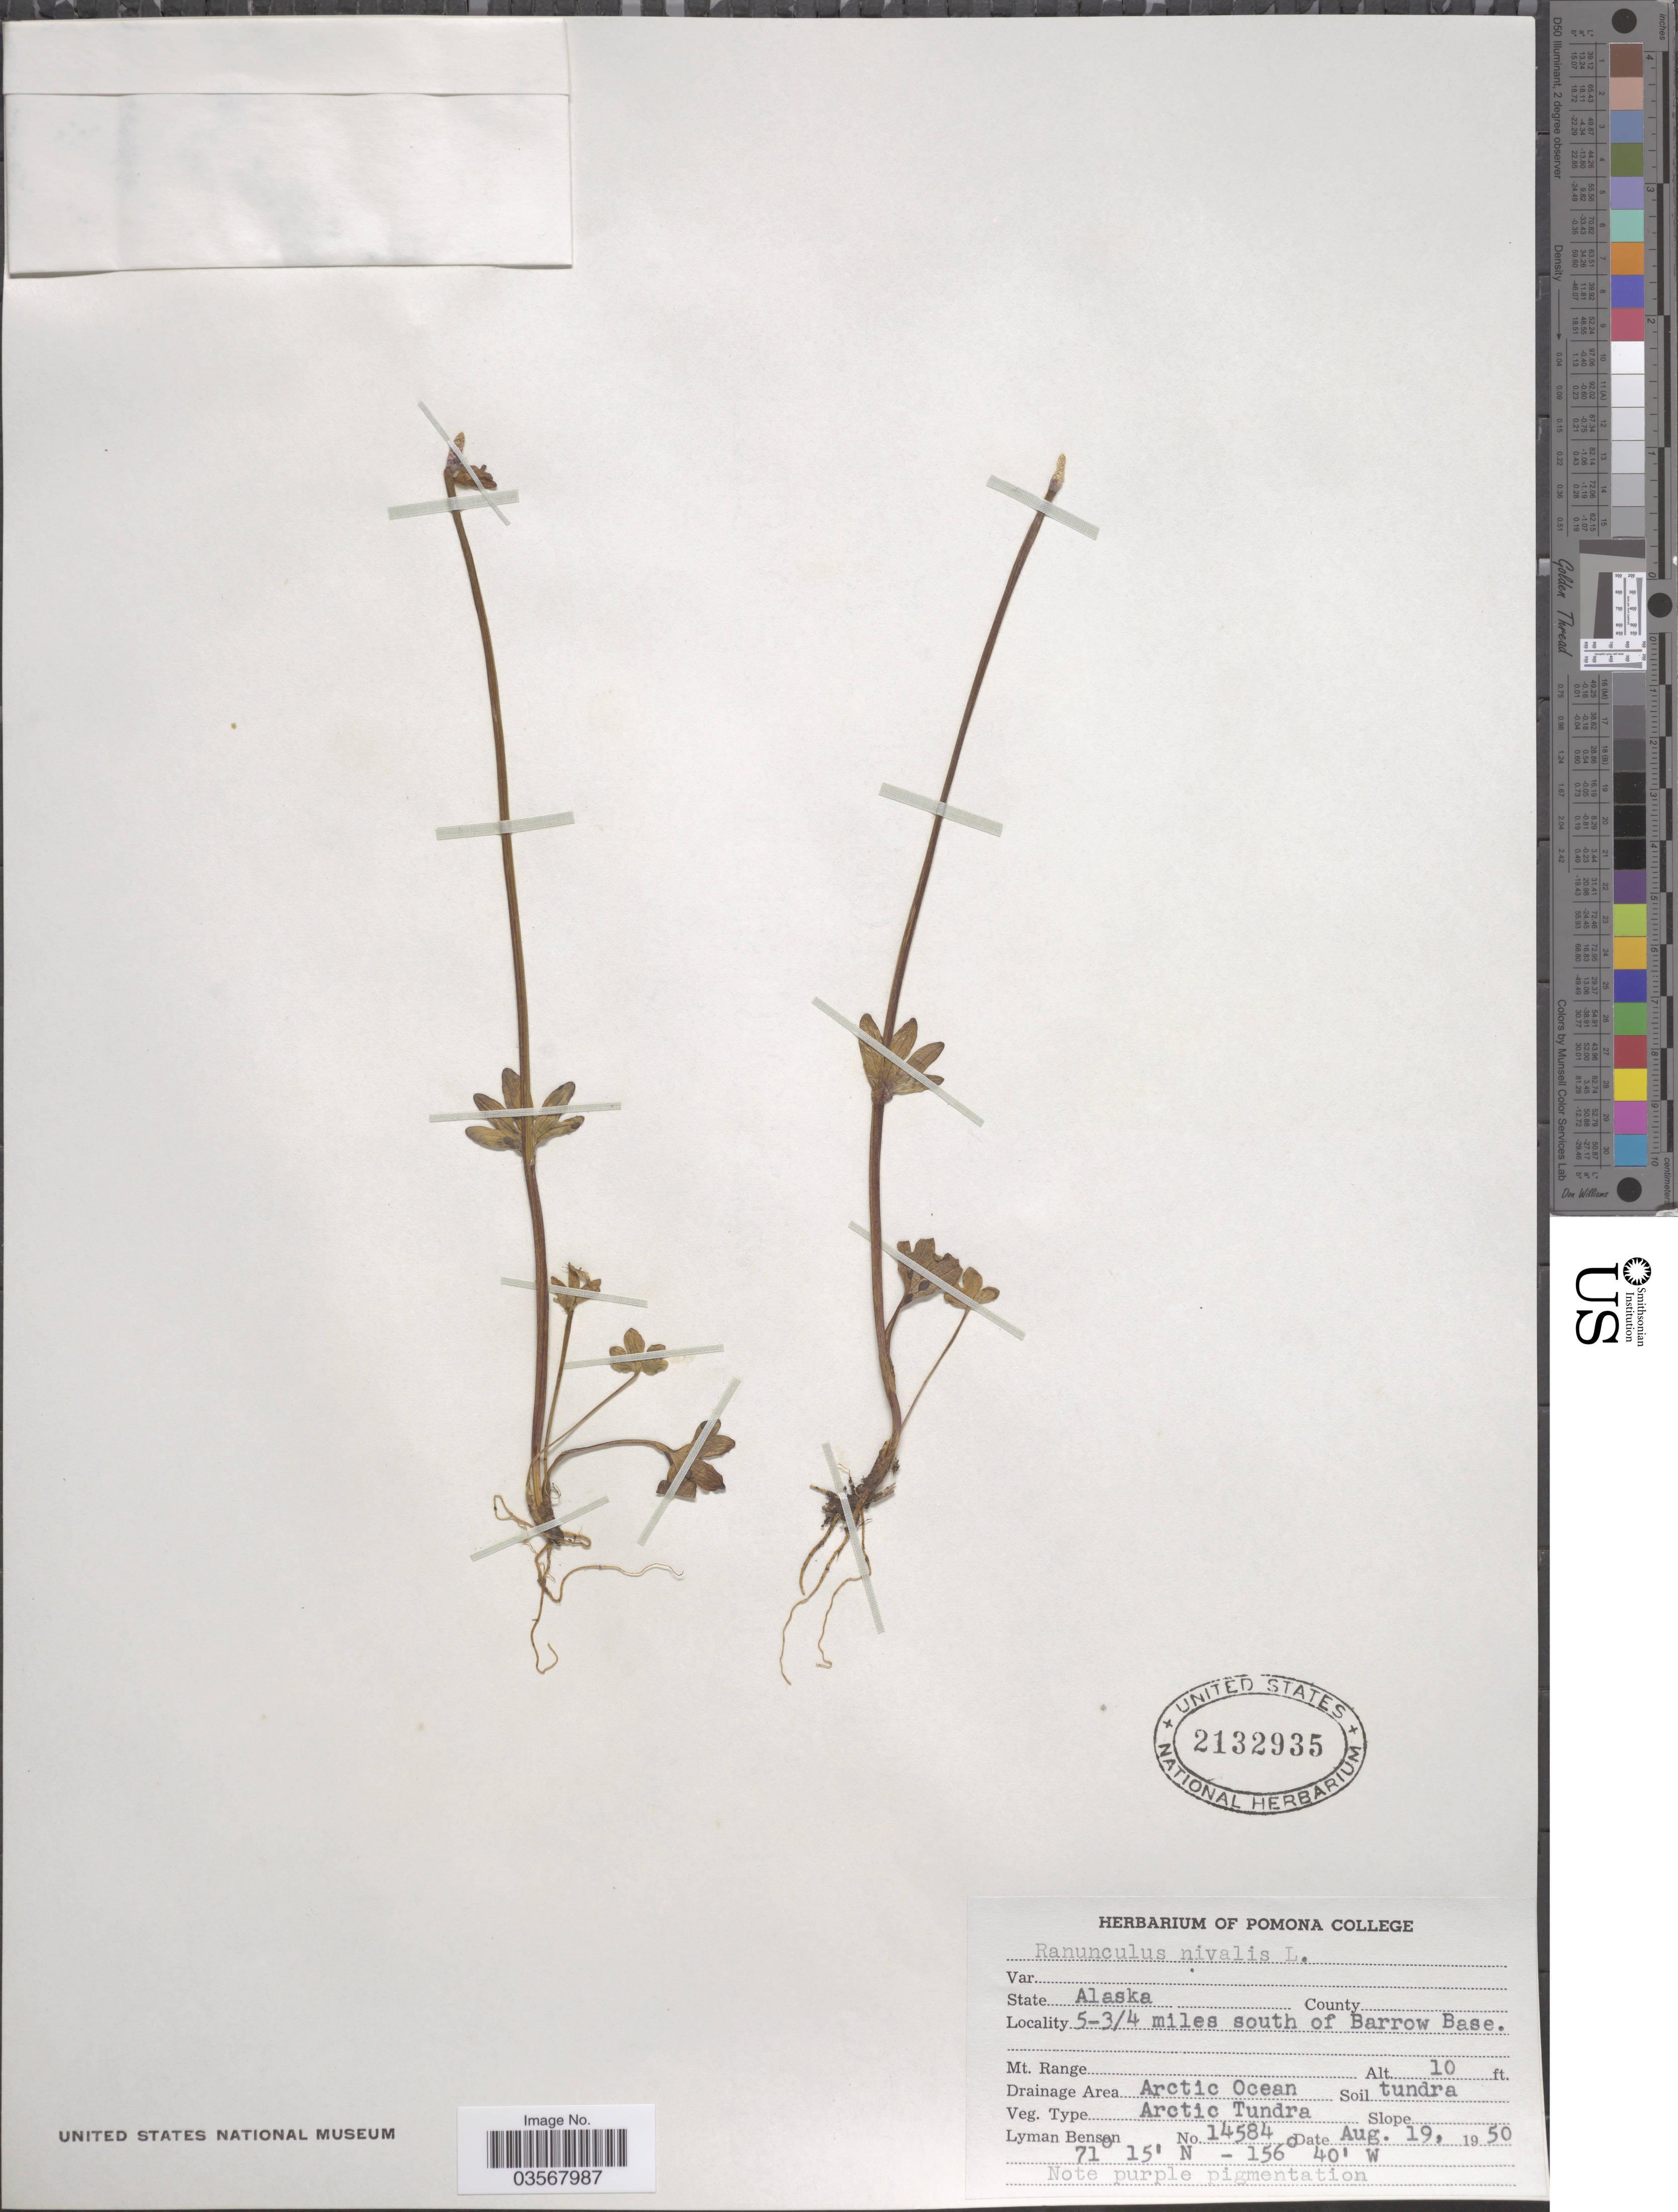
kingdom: Plantae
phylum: Tracheophyta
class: Magnoliopsida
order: Ranunculales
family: Ranunculaceae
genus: Ranunculus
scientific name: Ranunculus nivalis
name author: L.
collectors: L. D. Benson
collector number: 14584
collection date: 1950-08-19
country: United States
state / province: Alaska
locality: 5-3/4 miles south of Barrow Base. Drainage Area Arctic Ocean.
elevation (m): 3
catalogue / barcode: US 2132935